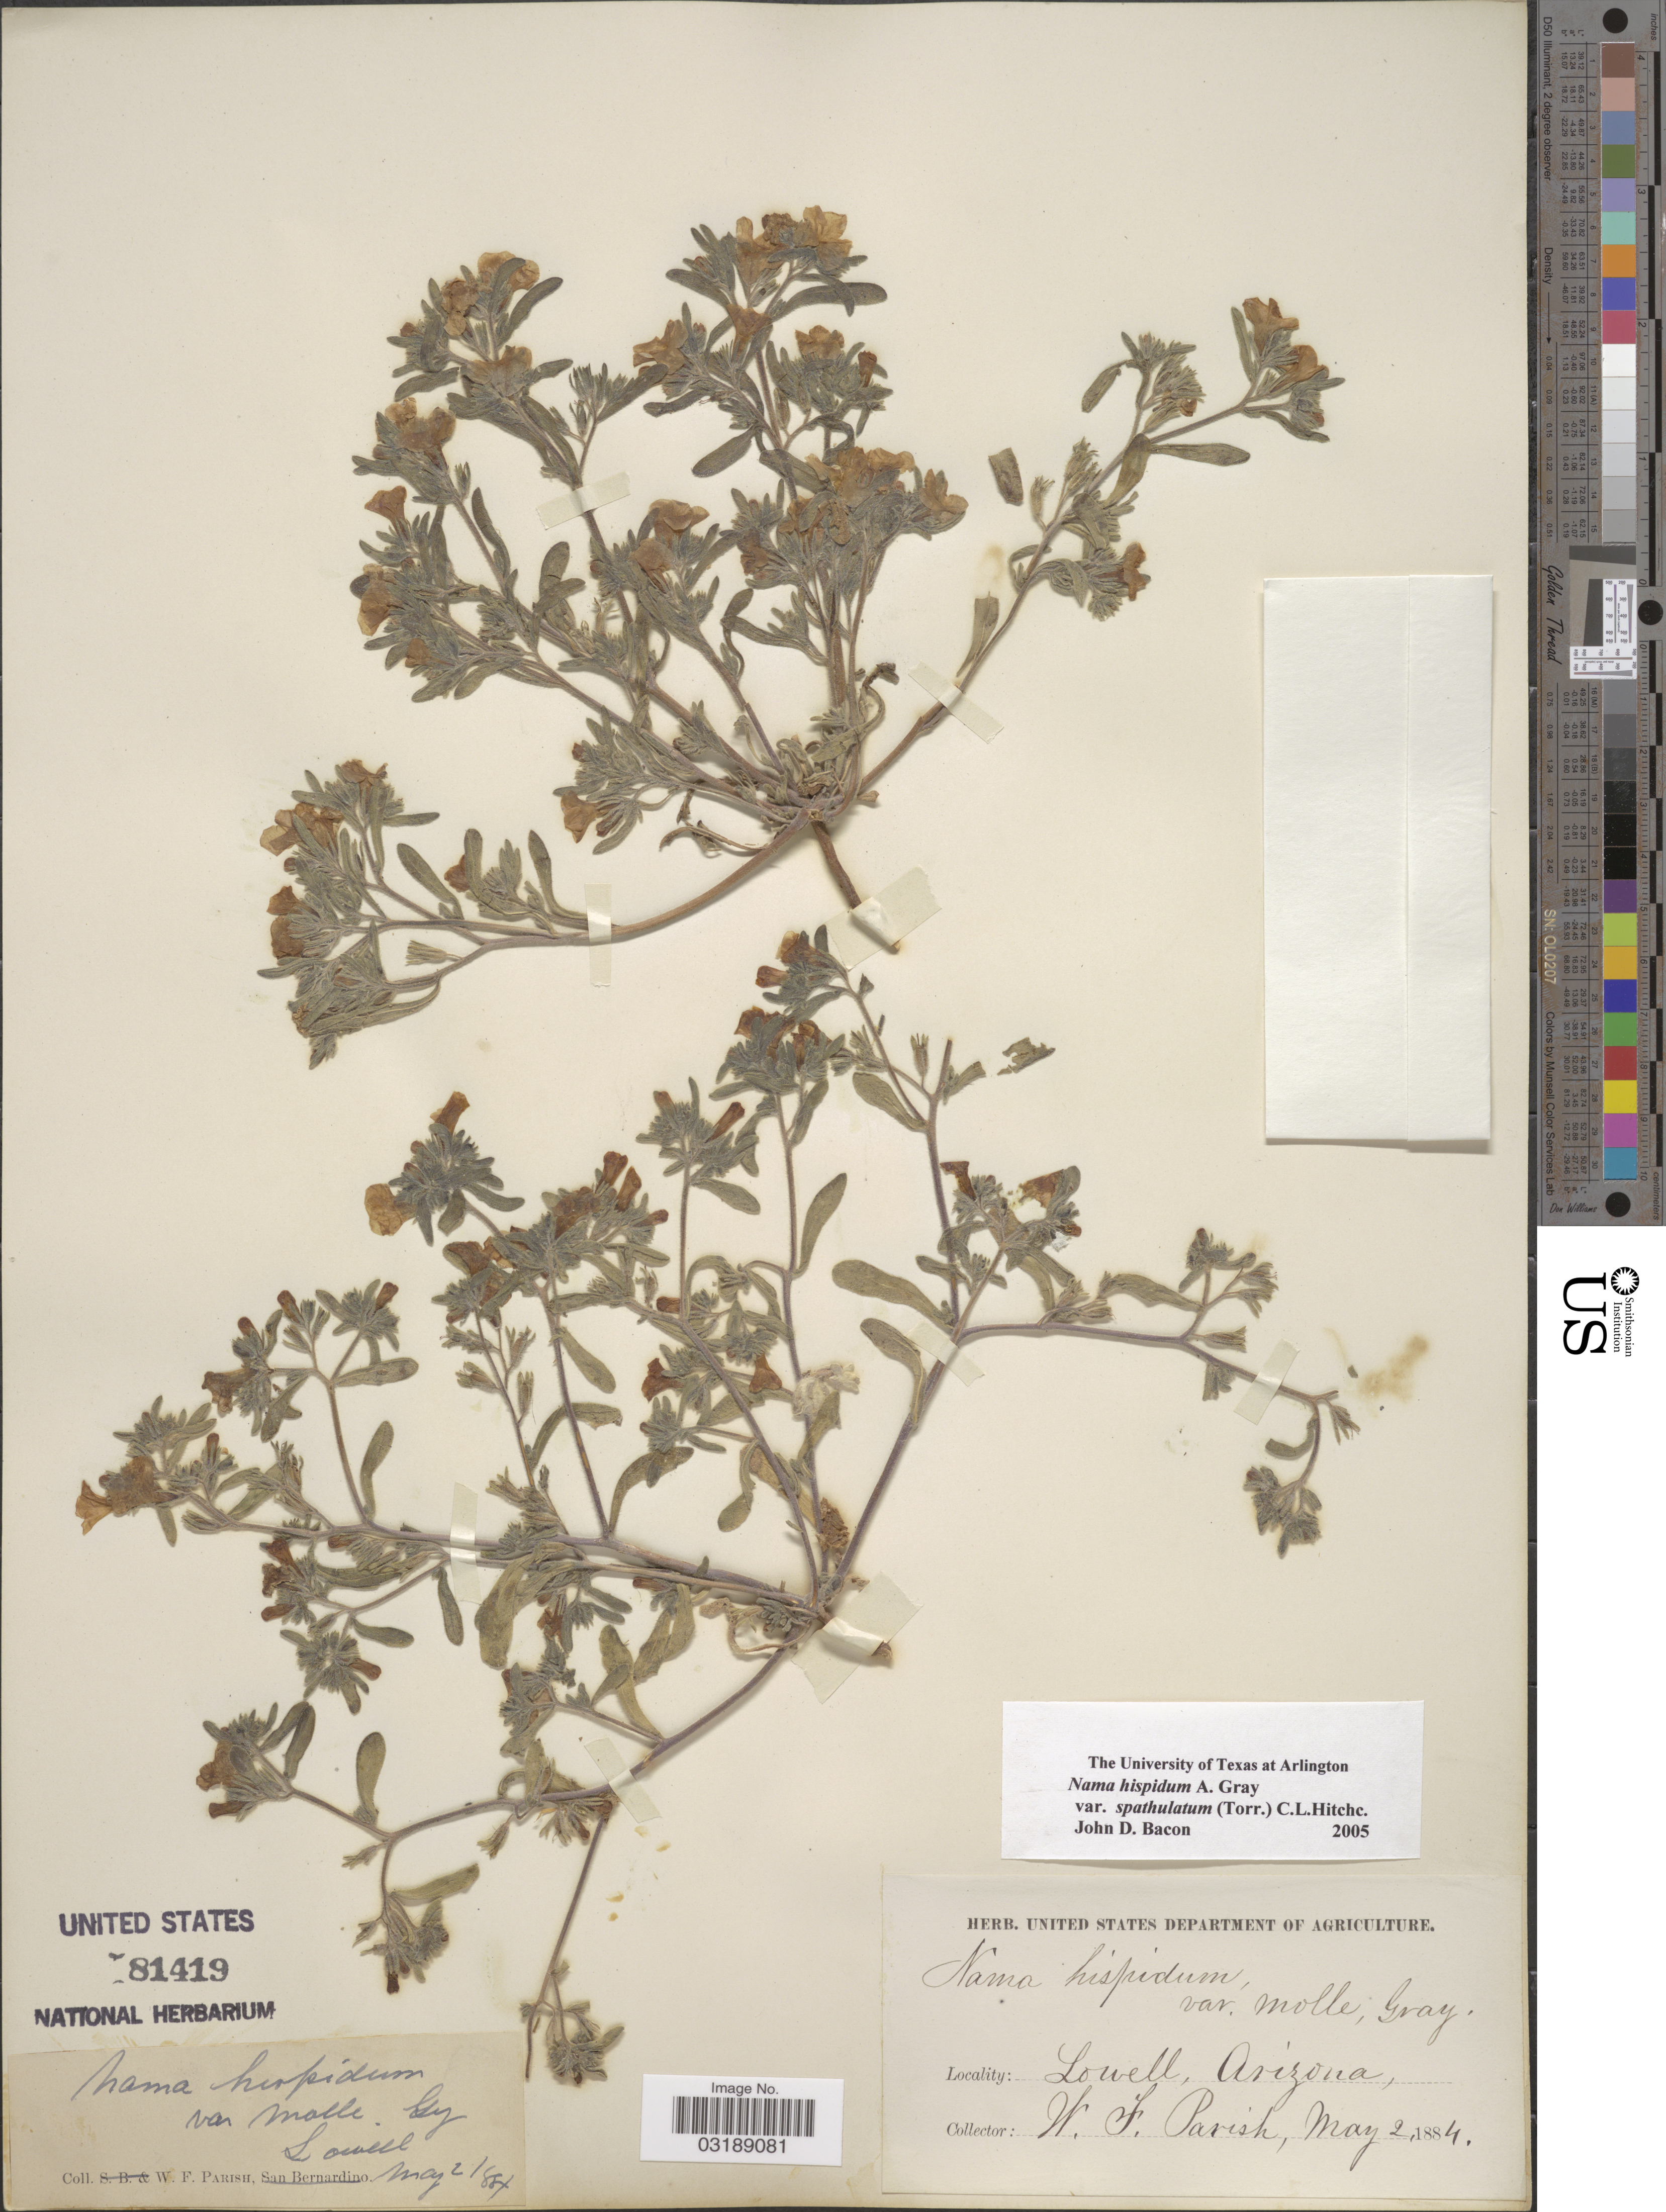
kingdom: Plantae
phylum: Tracheophyta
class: Magnoliopsida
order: Boraginales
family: Namaceae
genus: Nama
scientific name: Nama hispida var. spathulatum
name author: (Torr.) C.L. Hitchc.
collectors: W. F. Parish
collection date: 1884-05-02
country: United States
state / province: Arizona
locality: Lowell, Arizona.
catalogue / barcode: US 81419